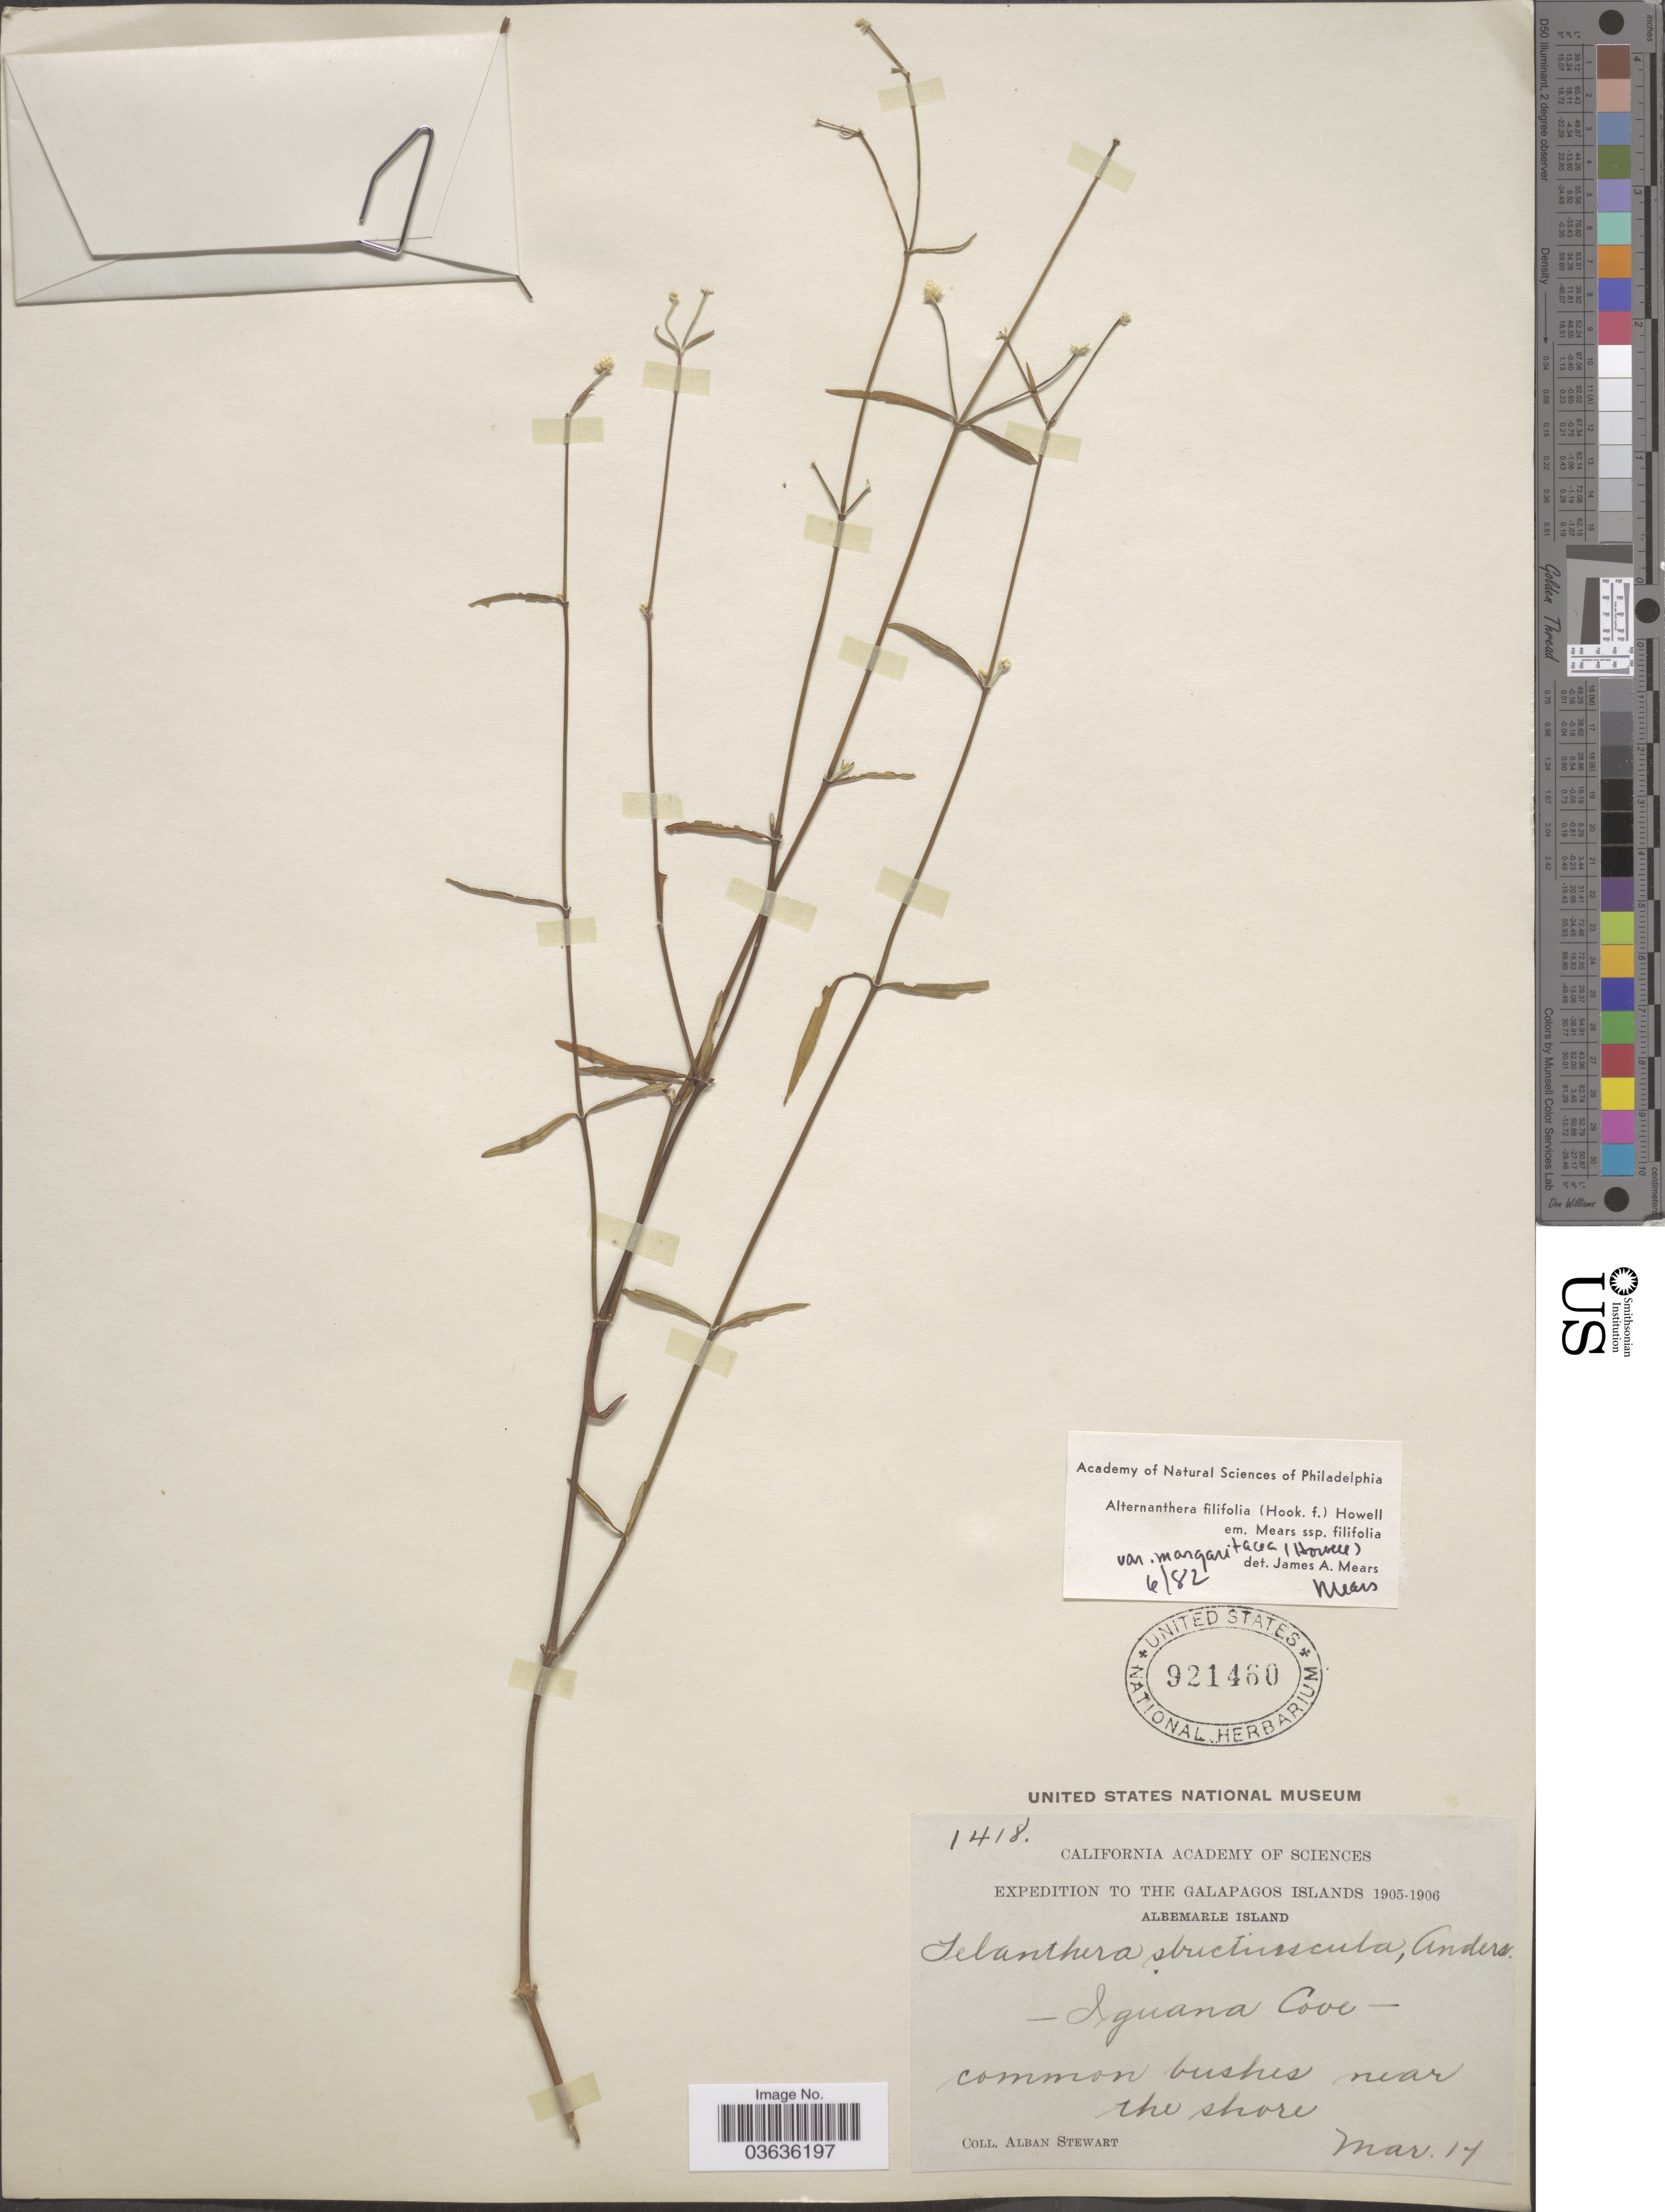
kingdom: Plantae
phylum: Tracheophyta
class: Magnoliopsida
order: Caryophyllales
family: Amaranthaceae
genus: Alternanthera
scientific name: Alternanthera filifolia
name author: (Hook. f.) J.T. Howell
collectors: A. Stewart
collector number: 1418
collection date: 1905-03-17/1906-03-17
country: Ecuador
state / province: Colón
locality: The Galapagos Islands, Albemarle Island. Iguana Cove. Common bushes, near the shore.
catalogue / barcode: US 921460